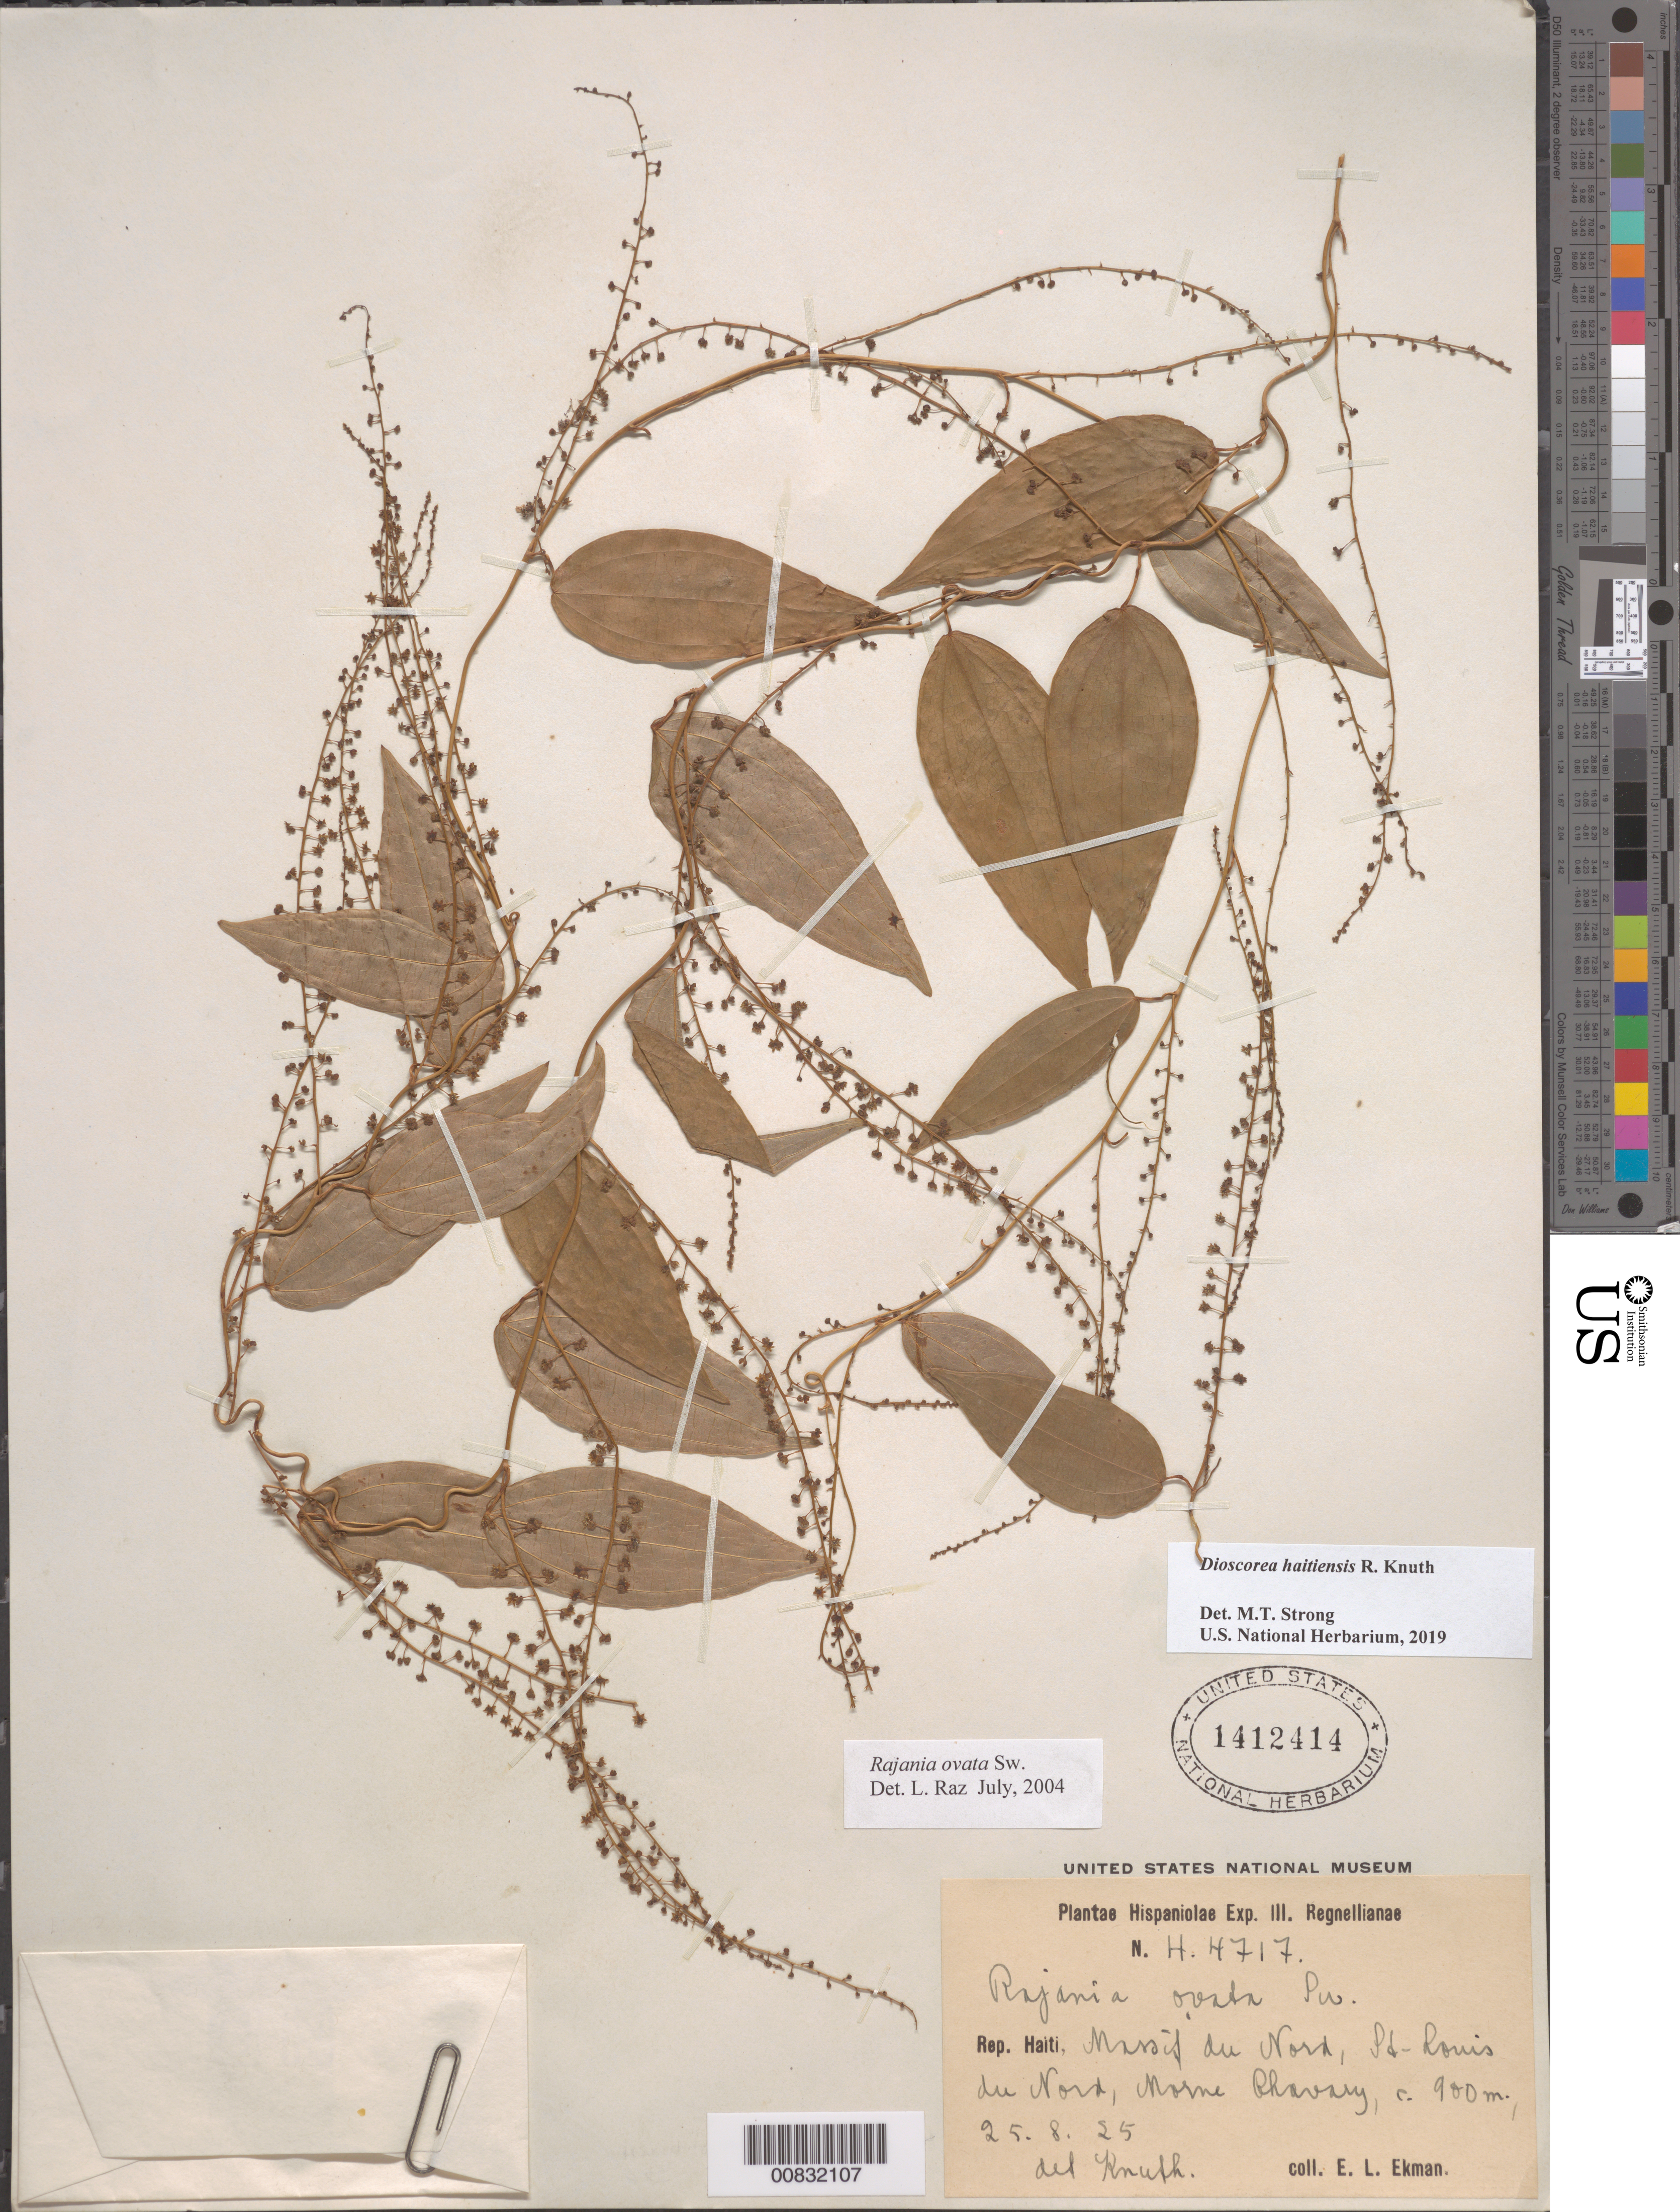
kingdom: Plantae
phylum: Tracheophyta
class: Liliopsida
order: Dioscoreales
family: Dioscoreaceae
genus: Dioscorea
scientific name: Dioscorea haitiensis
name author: R. Knuth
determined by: Strong, M. T., (US), Smithsonian Institution - National Museum of Natural History (UNITED STATES)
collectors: E. L. Ekman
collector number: H 4717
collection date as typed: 25 Aug 1925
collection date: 1925-08-25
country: Haiti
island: Hispaniola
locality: Massif du Nord, St-Louis du Nord, Morne Chavary.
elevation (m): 900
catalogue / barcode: US 1412414